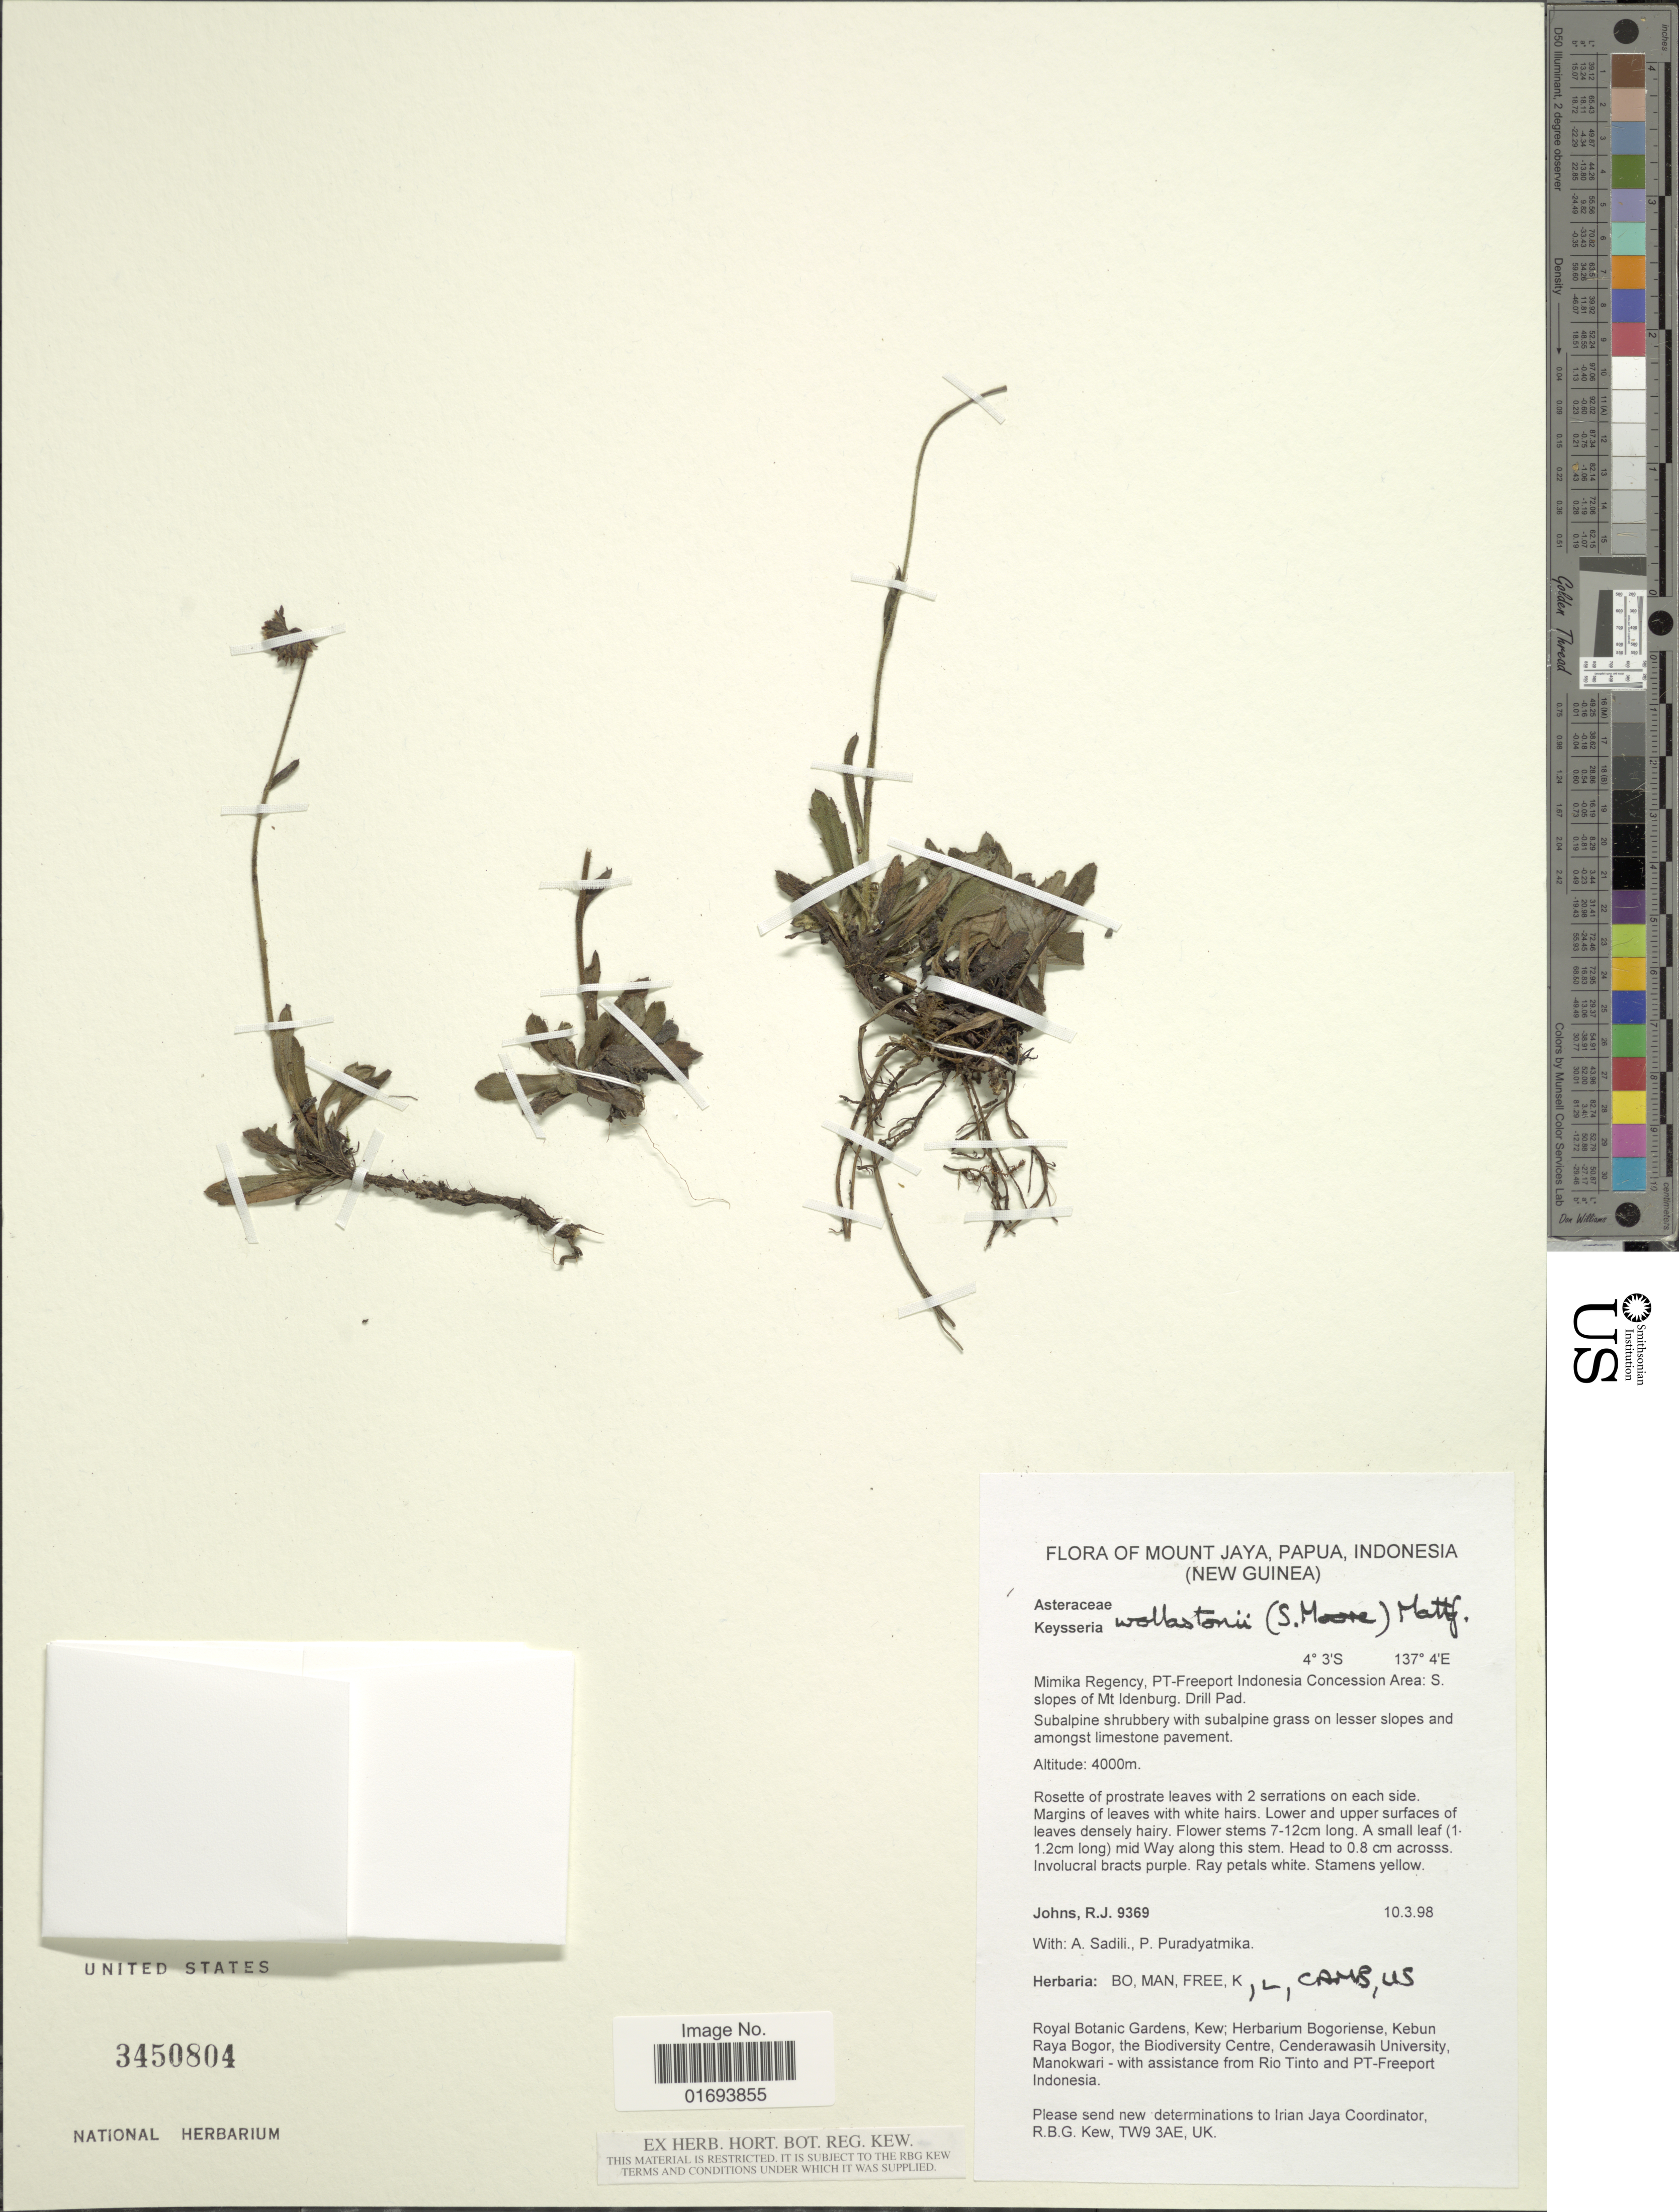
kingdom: Plantae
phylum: Tracheophyta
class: Magnoliopsida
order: Asterales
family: Asteraceae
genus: Keysseria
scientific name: Keysseria wollastonii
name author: (S. Moore) Mattf.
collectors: R. Johns, A. Sadili & P. Puradyatmika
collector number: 9369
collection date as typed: Transcribed d/m/y: 10/3/98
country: Indonesia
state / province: Papua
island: New Guinea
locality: Mount Jaya, Papua, Indonesia (New Guinea). Mimika Regency, Pt-Freeport Indonesia Concession Area: Mt. Idenburg, southern slopes near drill pad.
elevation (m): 4000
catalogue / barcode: US 3450804